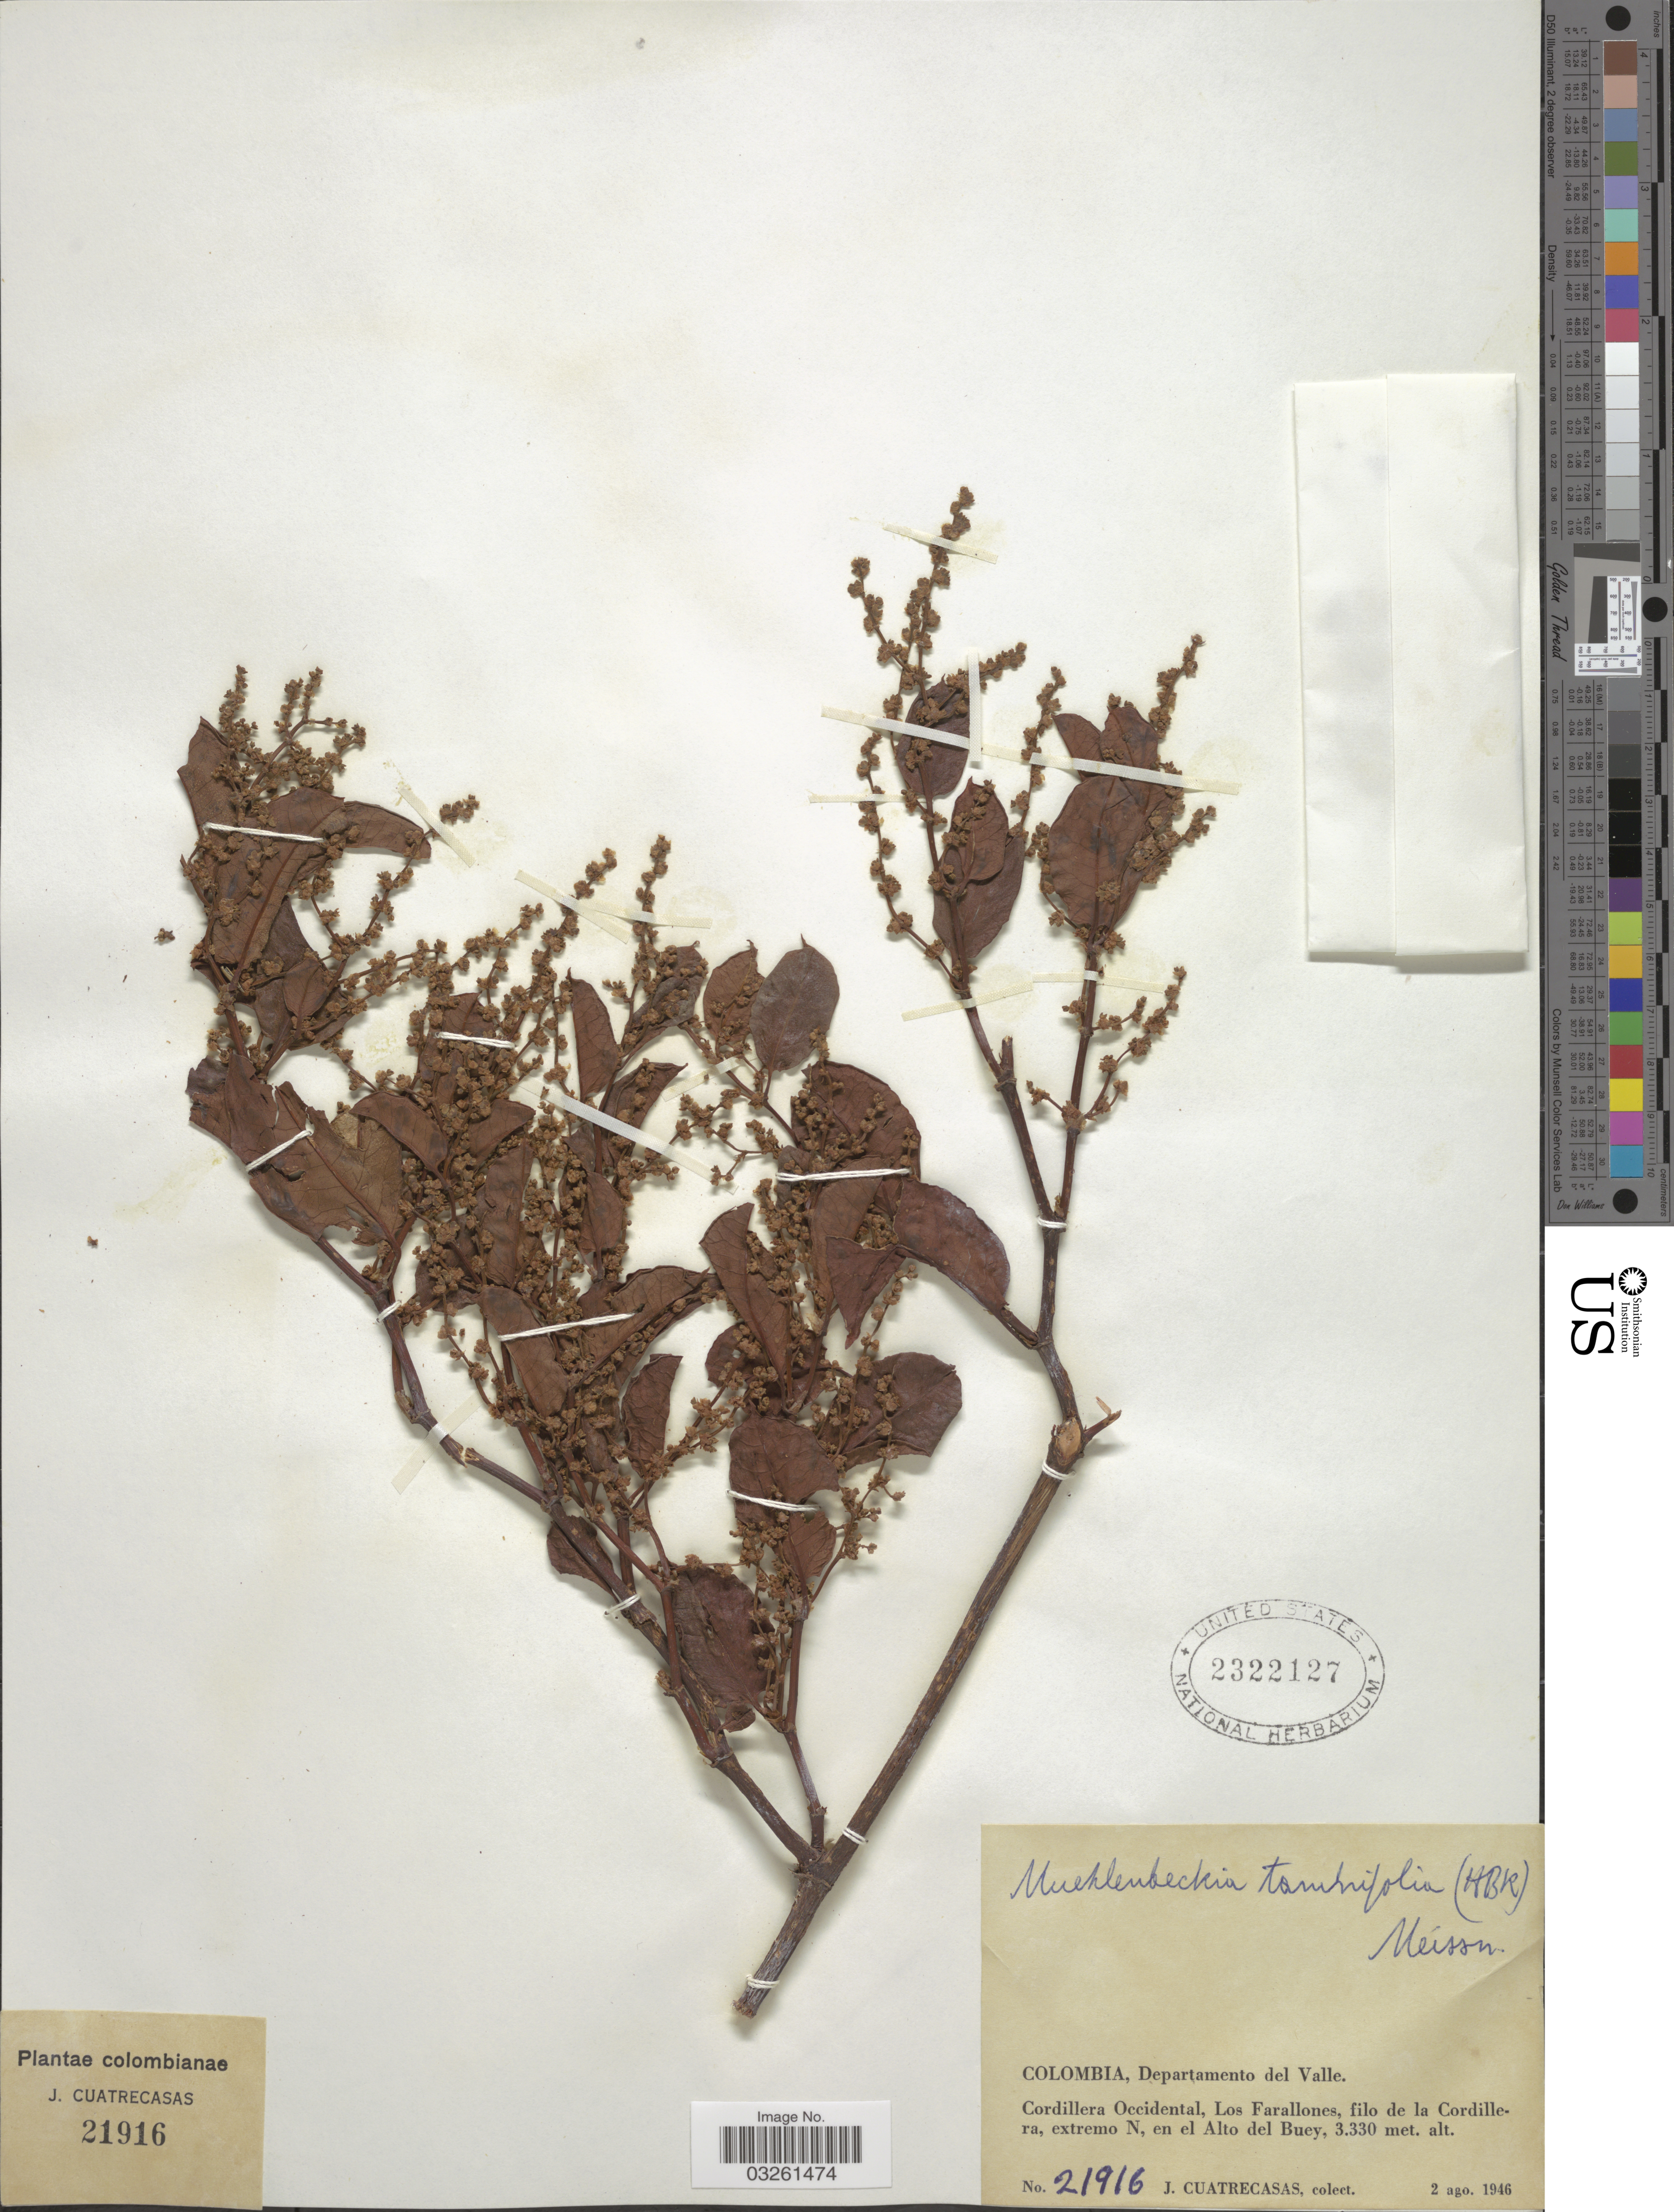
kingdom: Plantae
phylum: Tracheophyta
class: Magnoliopsida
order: Caryophyllales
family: Polygonaceae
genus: Muehlenbeckia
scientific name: Muehlenbeckia tamnifolia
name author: (Kunth) Meisn.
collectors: J. Cuatrecasas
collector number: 21916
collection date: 1946-08-02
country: Colombia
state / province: Valle del Cauca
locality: Cordillera Occidental, Los Farallones, filo de la Cordillera, extremo N, en el Alto del Buey.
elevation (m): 3330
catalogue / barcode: US 2322127